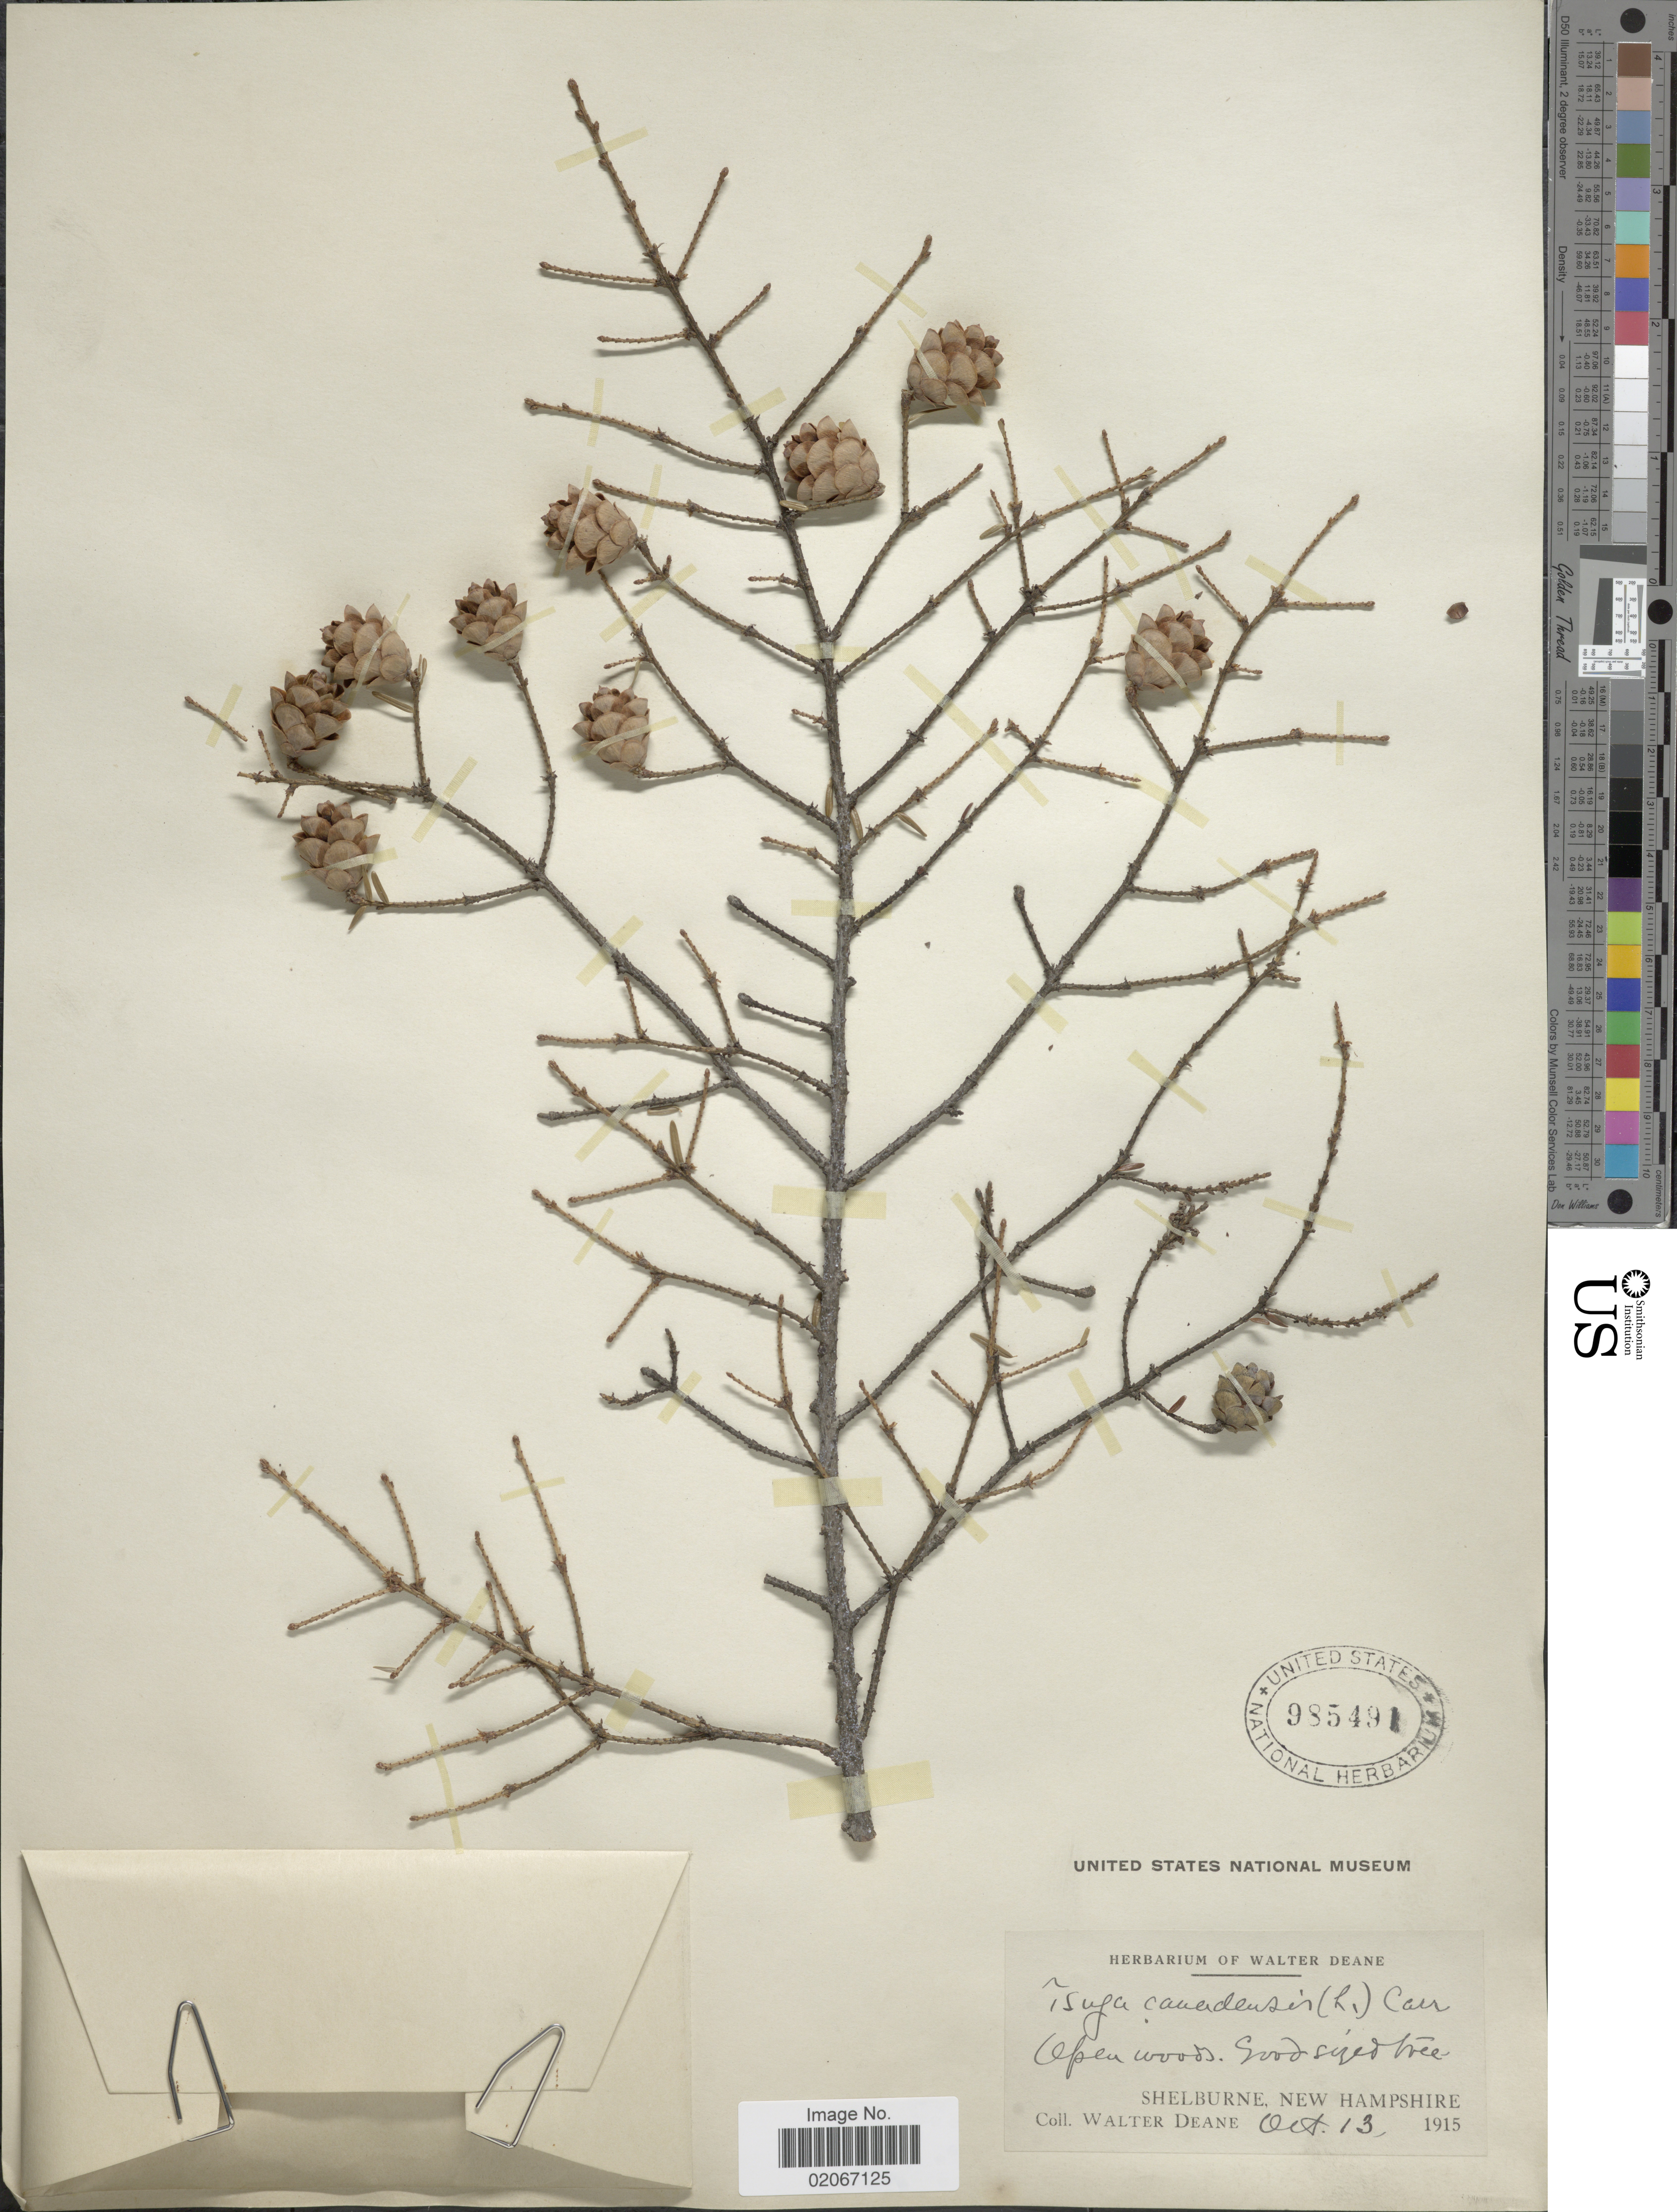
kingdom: Plantae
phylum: Tracheophyta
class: Pinopsida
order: Pinales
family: Pinaceae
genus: Tsuga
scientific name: Tsuga canadensis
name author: (L.) Carrière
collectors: W. Deane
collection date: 1915-10-13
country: United States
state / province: New Hampshire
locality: Shelburne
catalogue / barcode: US 985491